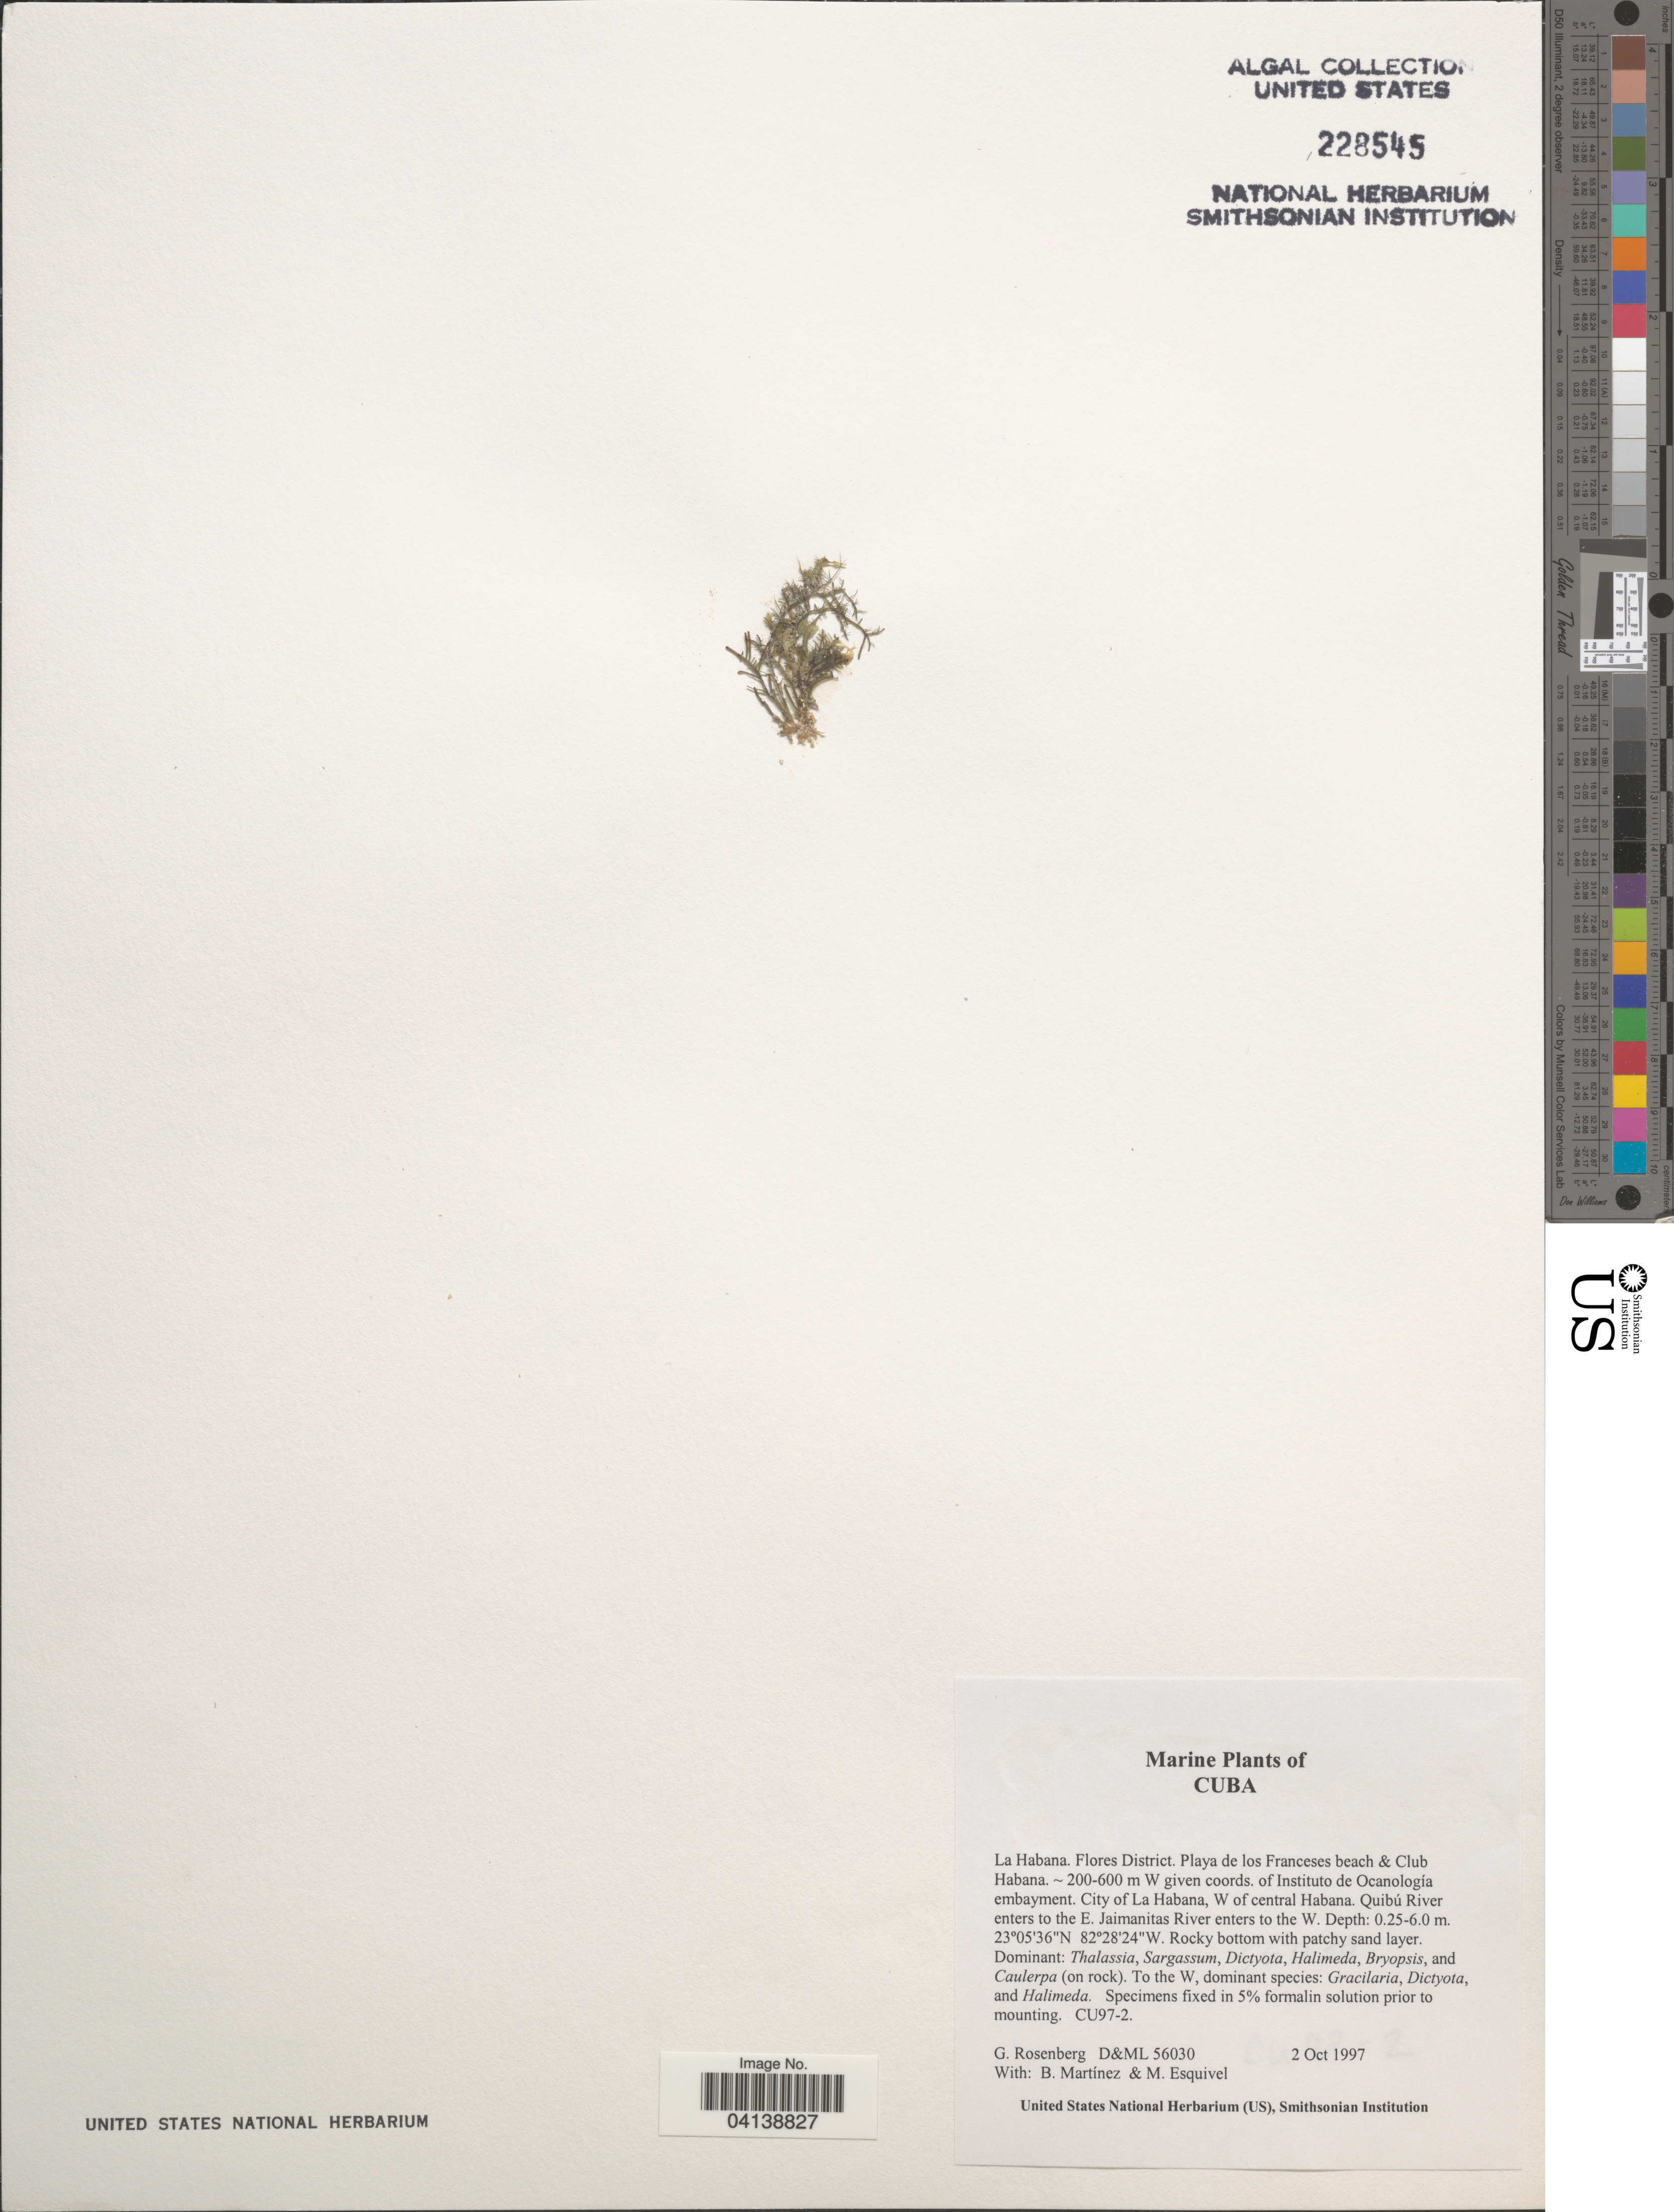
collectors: G. Rosenberg, B. Martinez & M. Esquivel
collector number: D&ML56030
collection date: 1997-10-02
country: Cuba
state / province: La Habana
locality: Flores District. Playa de los Franceses beach & Club Habana. W given coords. of Instituto de Oceanología embayment. City of La Habana, W of central Havana. Quibú River enters to the E. Jaimanitas River enters to the W.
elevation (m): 200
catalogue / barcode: US 228545